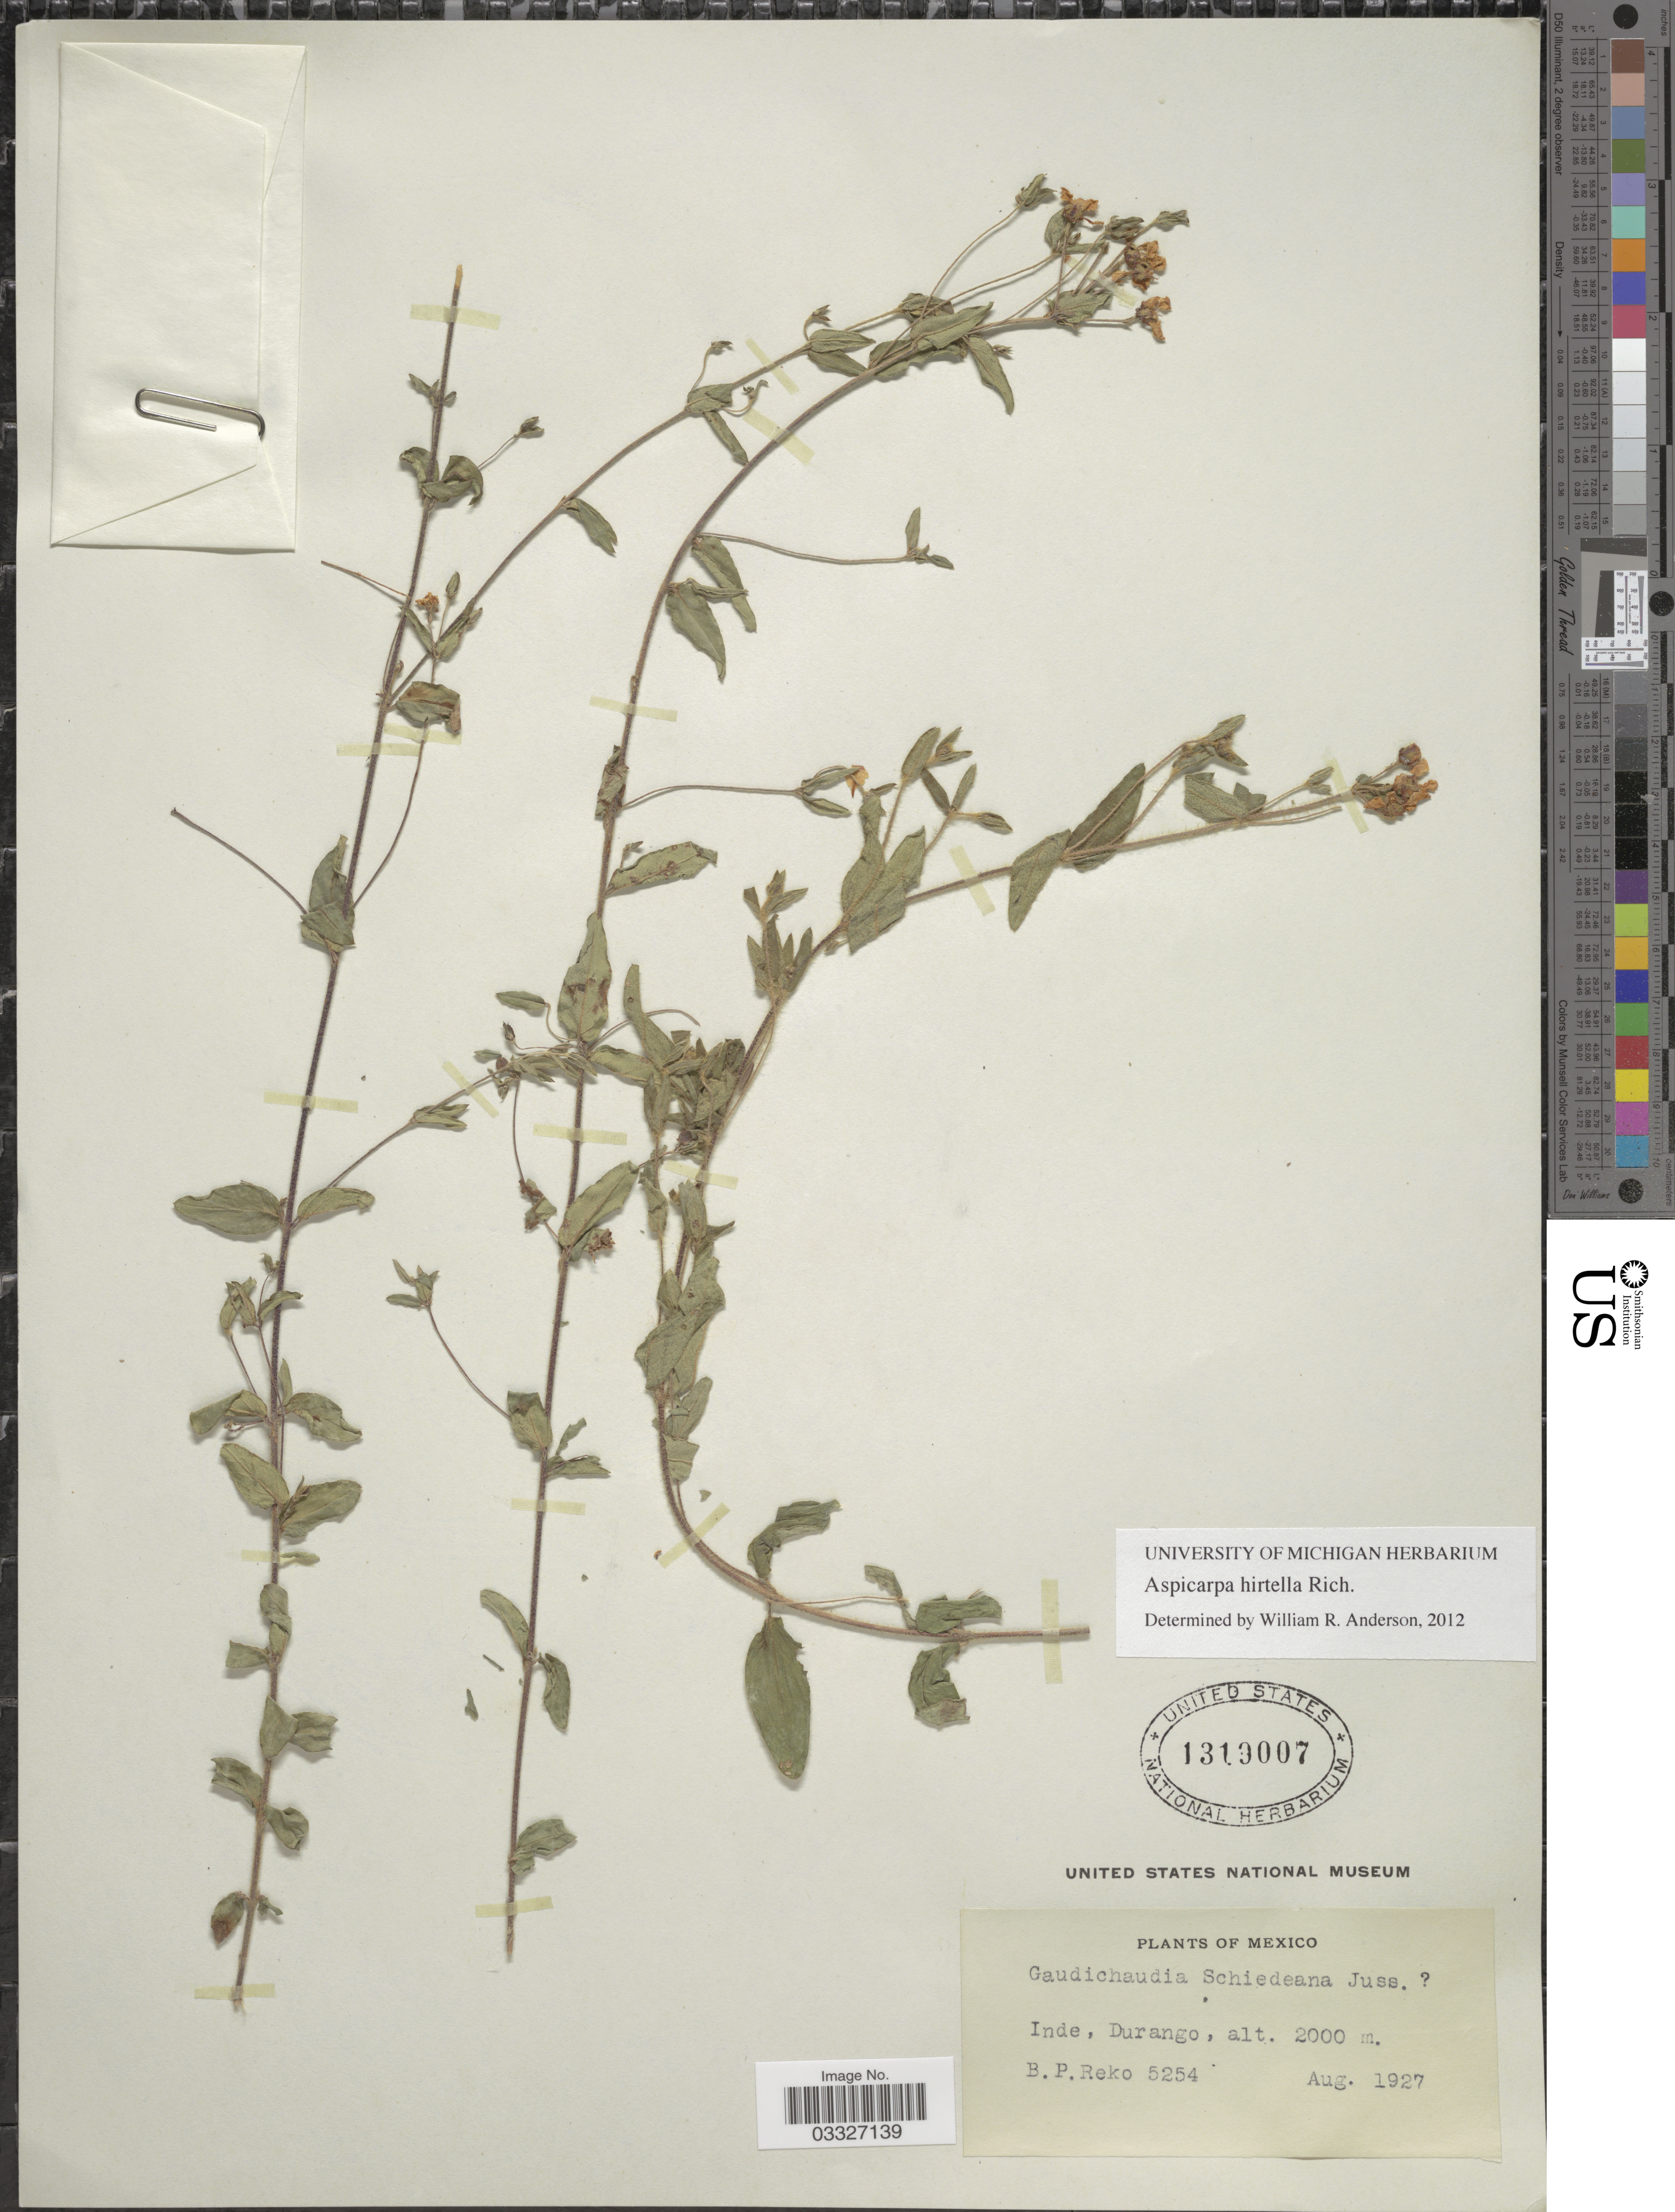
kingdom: Plantae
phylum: Tracheophyta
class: Magnoliopsida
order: Malpighiales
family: Malpighiaceae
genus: Aspicarpa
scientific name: Aspicarpa hirtella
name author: Rich.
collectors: B. P. Reko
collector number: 5254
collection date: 1927-08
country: Mexico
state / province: Durango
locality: Inde.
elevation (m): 2000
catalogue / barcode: US 1319007